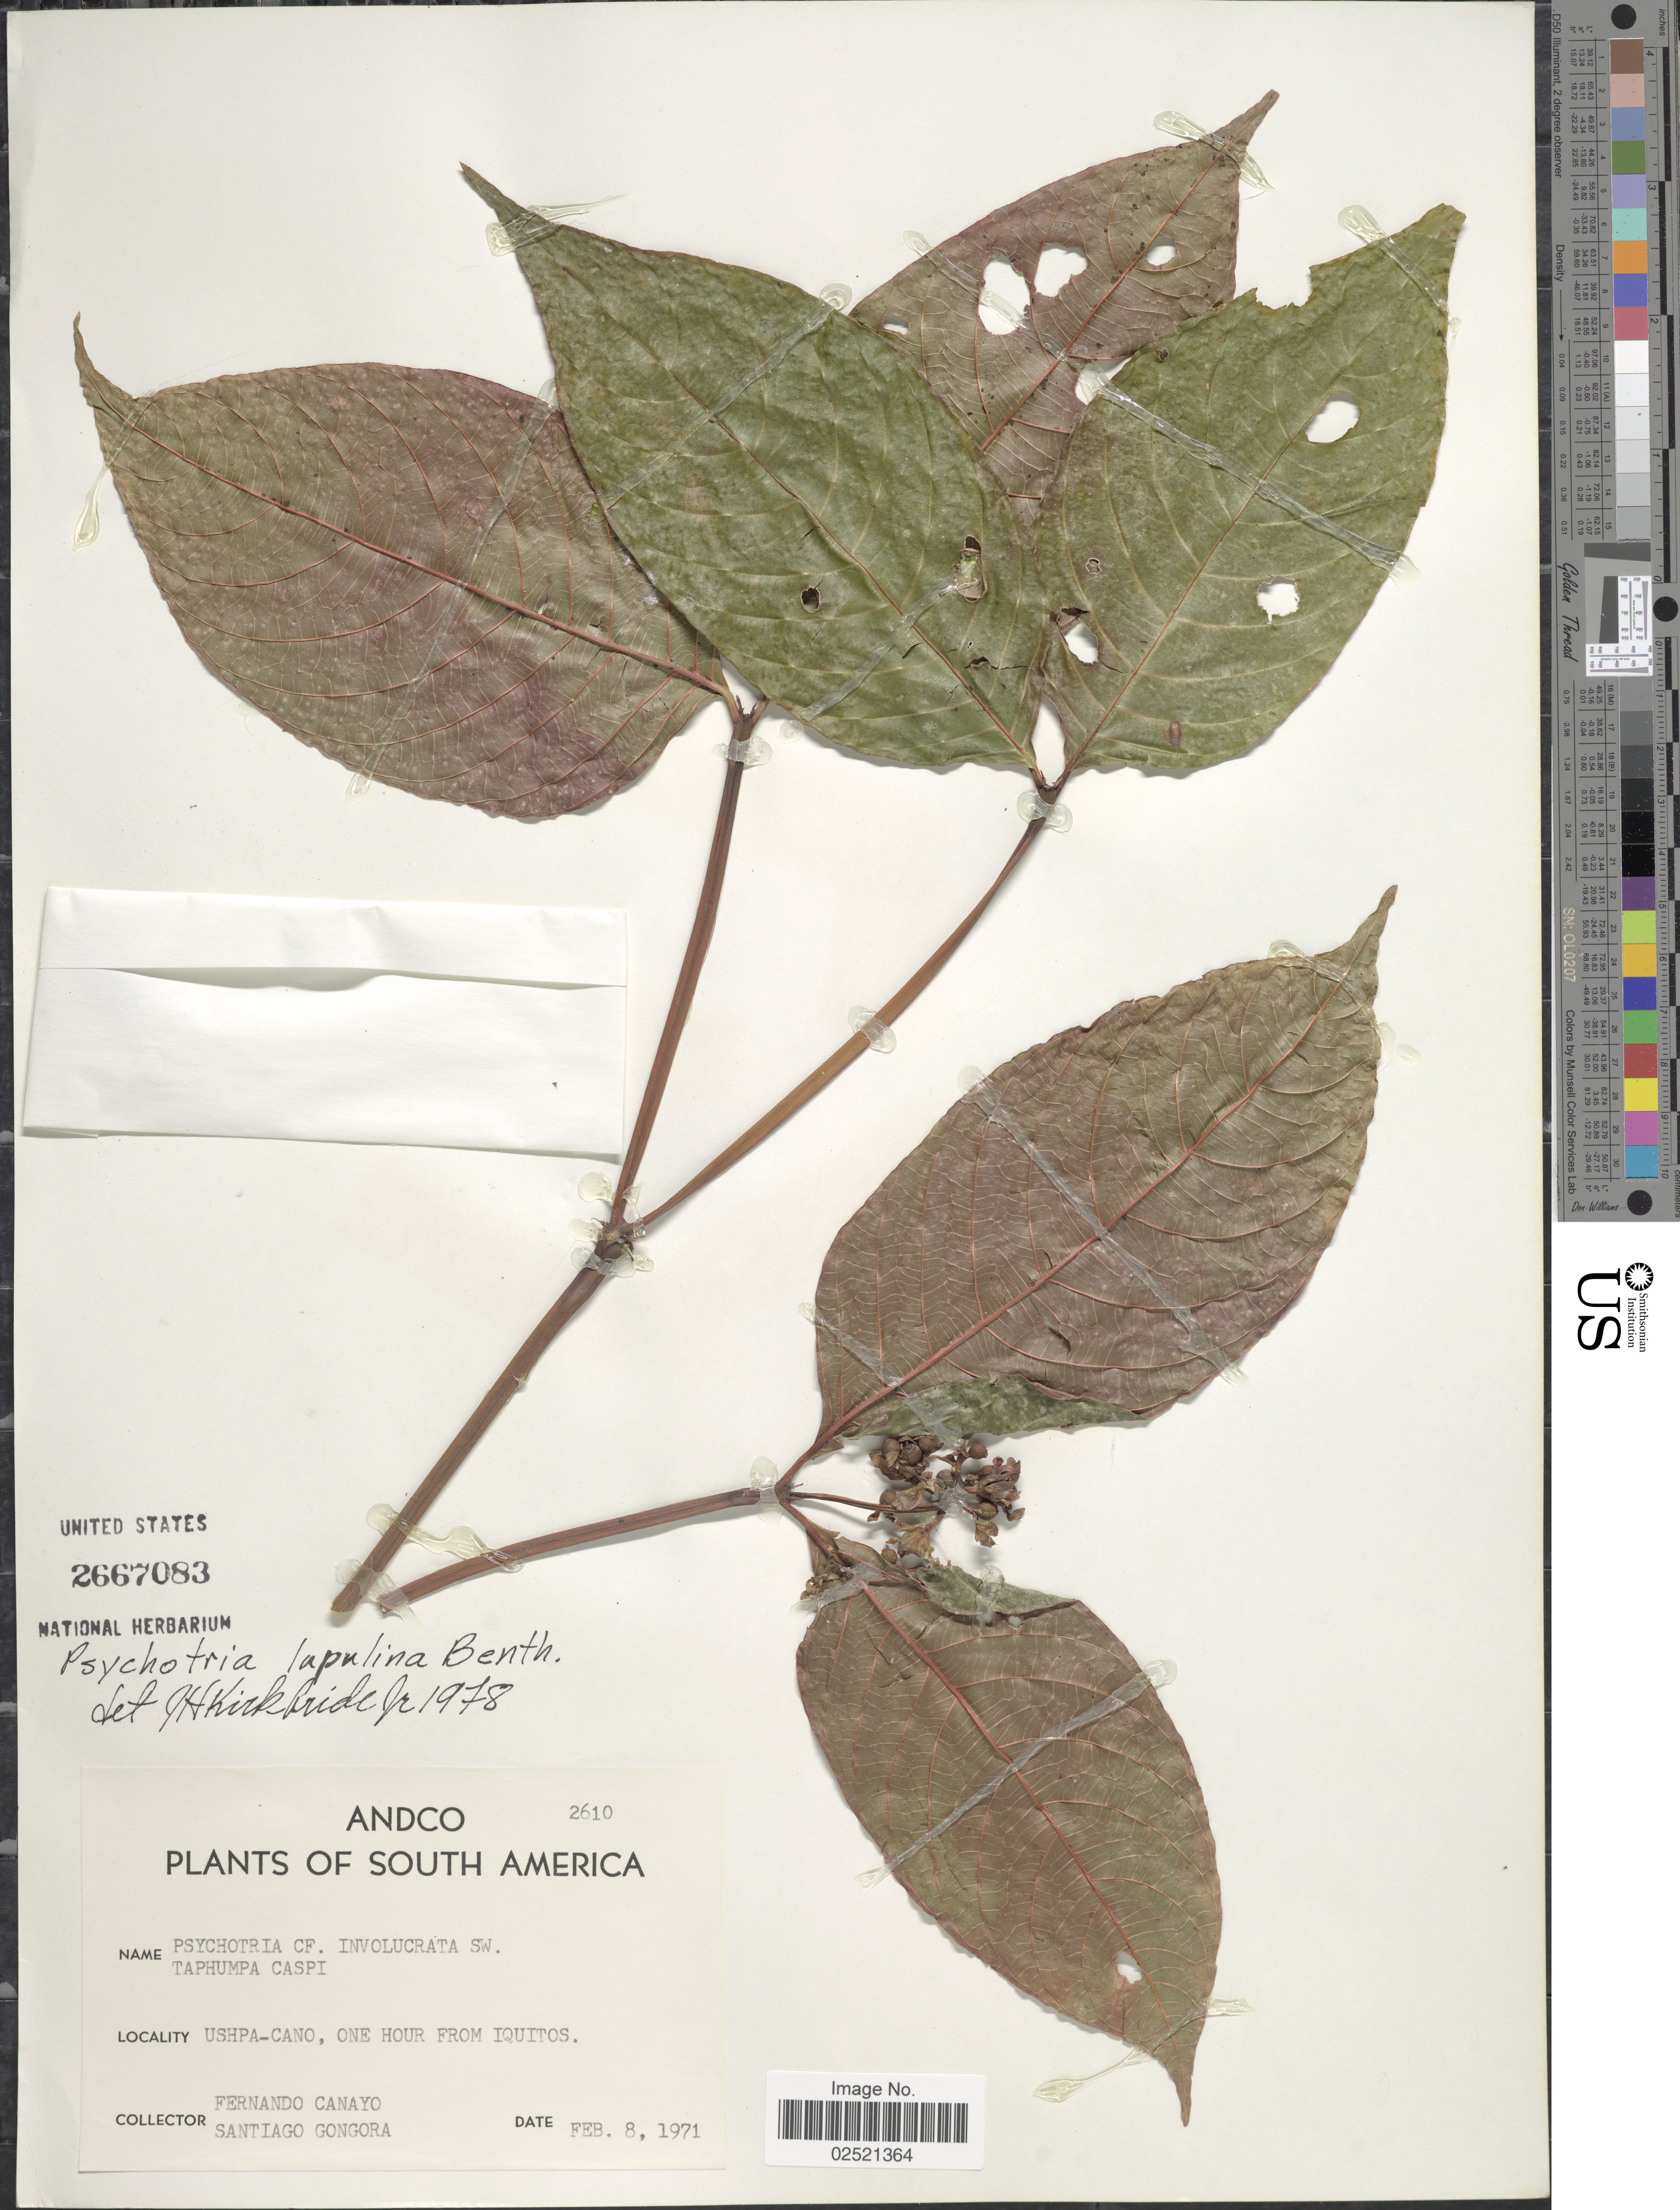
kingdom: Plantae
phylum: Tracheophyta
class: Magnoliopsida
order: Gentianales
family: Rubiaceae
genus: Psychotria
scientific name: Psychotria lupulina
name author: Benth.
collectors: F. Canayo & S. Góngora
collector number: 2610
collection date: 1971-02-08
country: Peru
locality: Andco [unsure placement], South America, Ushpa-Cano, one hour from Iquitos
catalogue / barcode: US 2667083